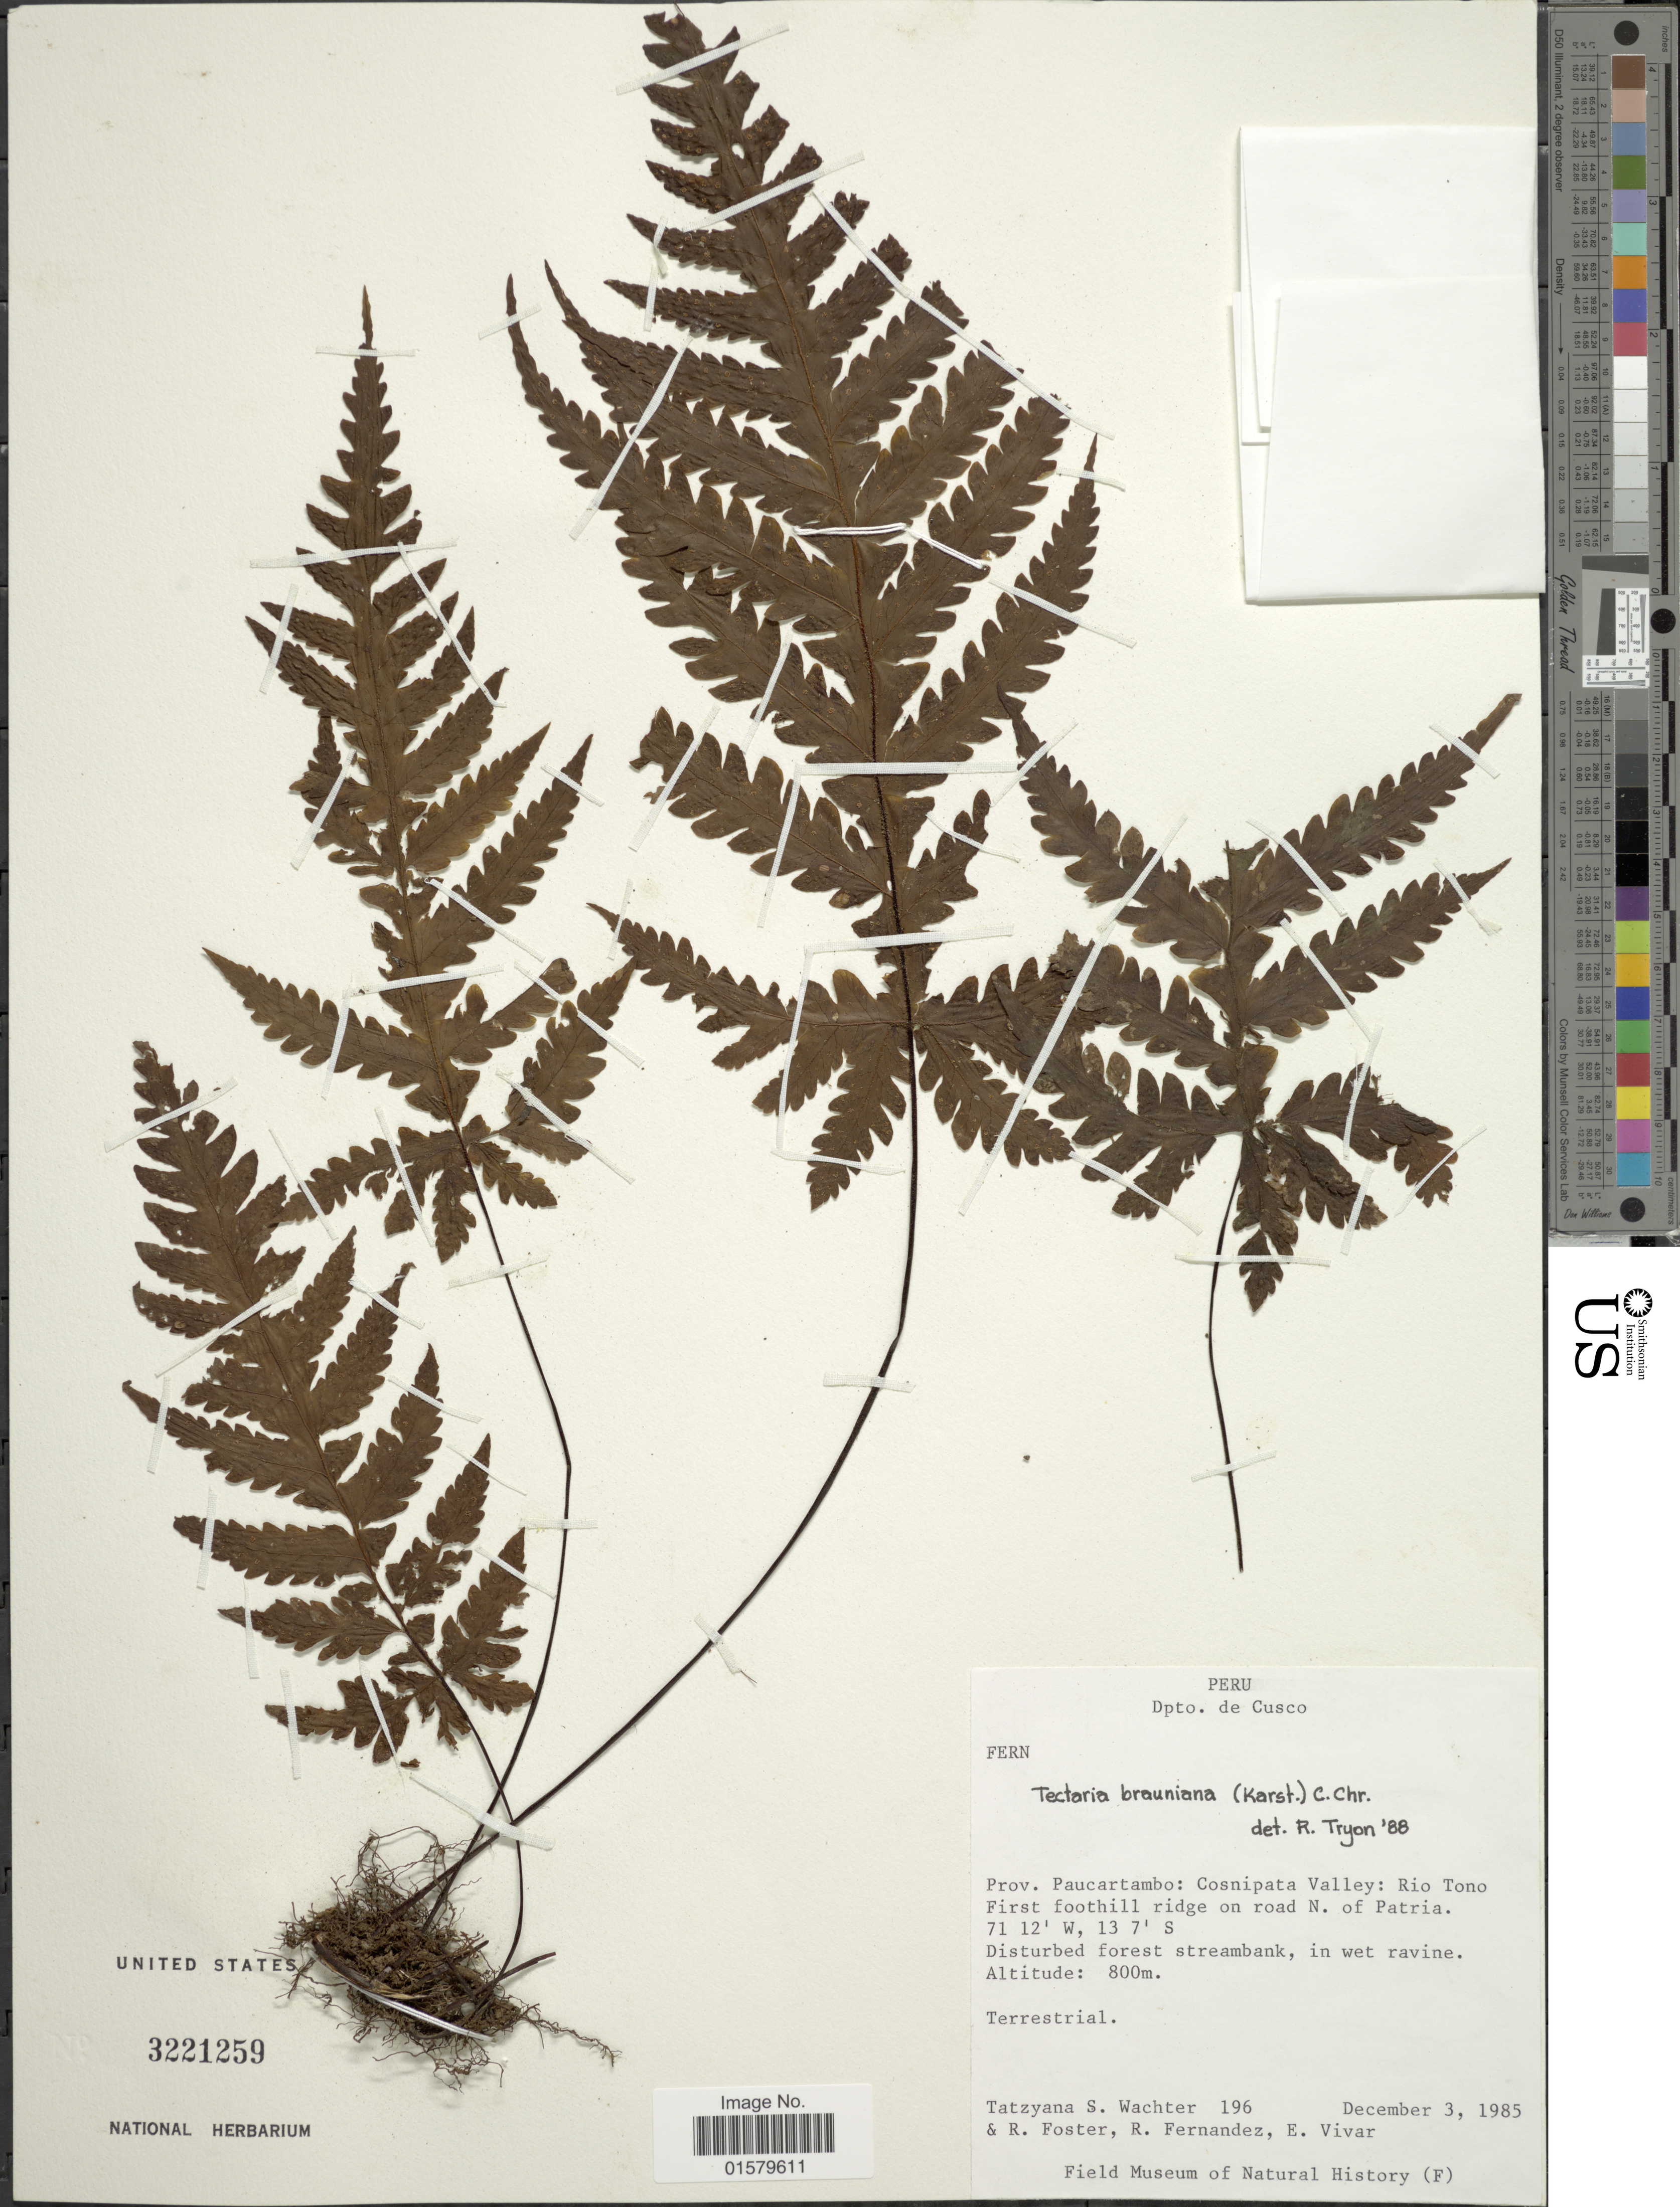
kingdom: Plantae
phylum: Tracheophyta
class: Polypodiopsida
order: Polypodiales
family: Tectariaceae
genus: Tectaria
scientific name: Tectaria brauniana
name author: (H. Karst.) C. Chr.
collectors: T. Wachter, R. Foster, R. Fernandez & E. Vivar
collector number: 196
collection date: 1985-12-03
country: Peru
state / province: Cusco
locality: Prov. Paucartambo: Cosnipata Valley: Rio Tono First foothill ridge on road N. Of Patria. Disturbed forest streambank, in wet ravine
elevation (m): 800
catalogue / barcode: US 3221259